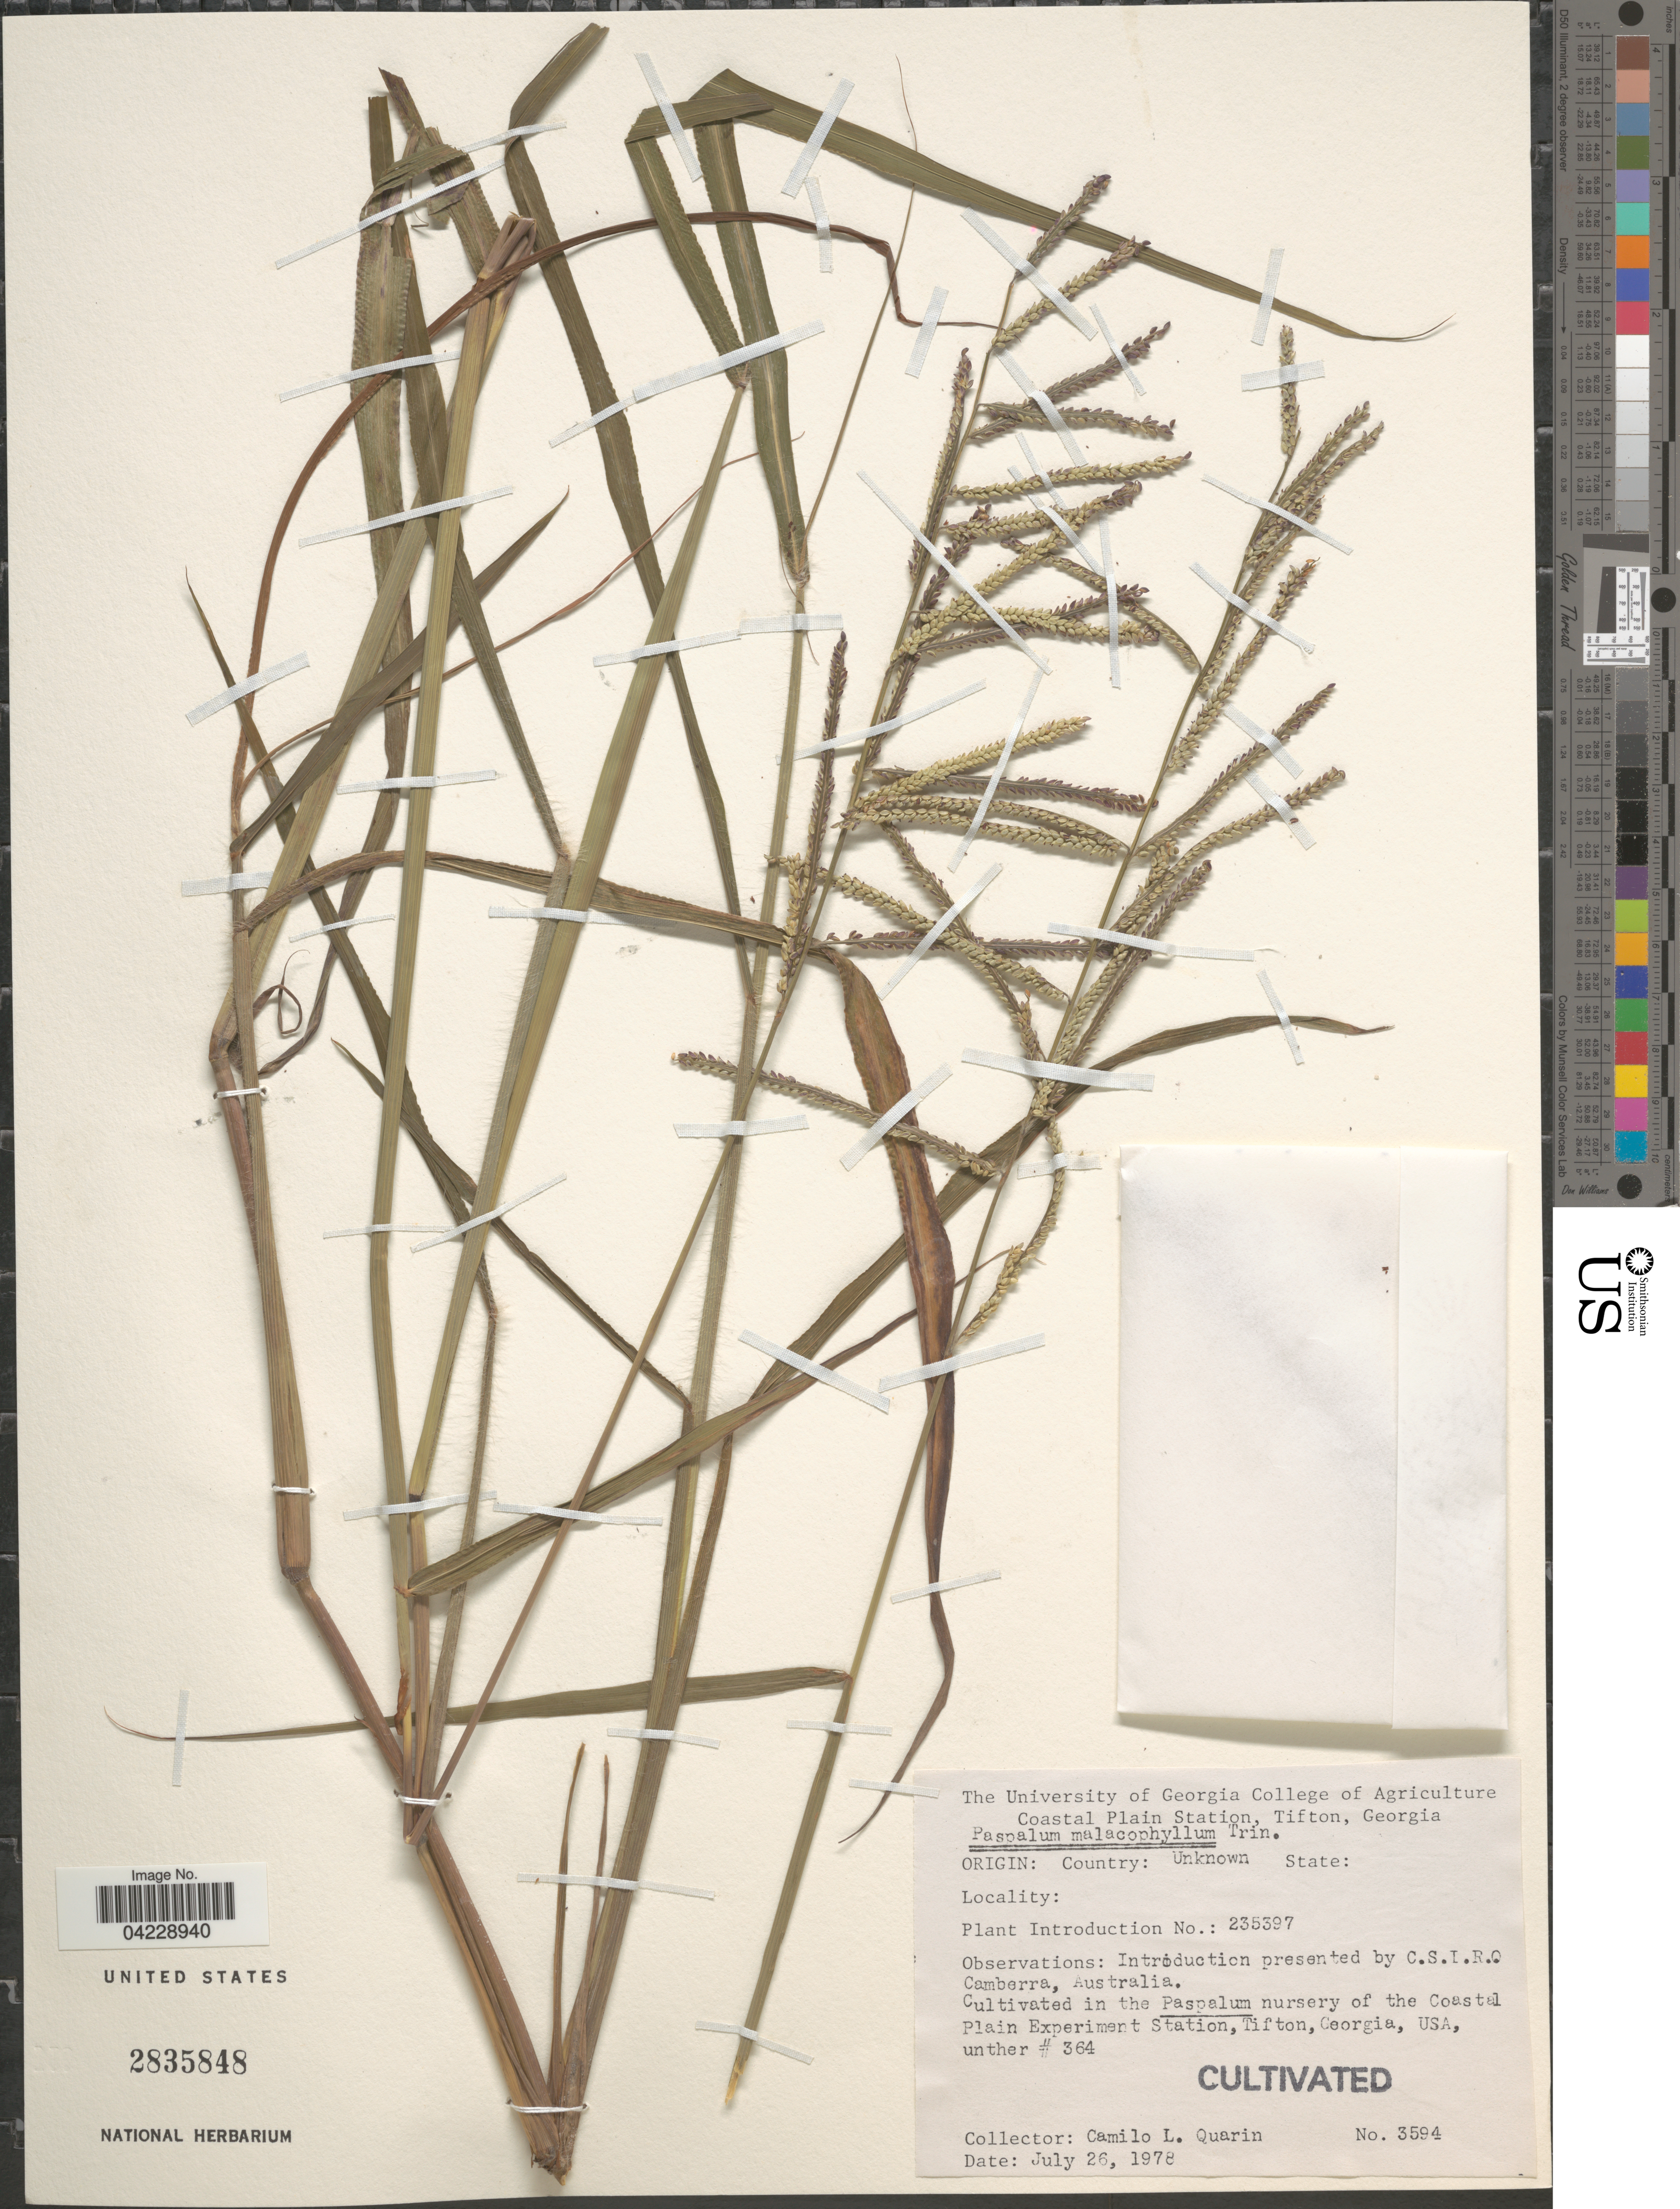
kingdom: Plantae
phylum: Tracheophyta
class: Liliopsida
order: Poales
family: Poaceae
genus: Paspalum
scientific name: Paspalum malacophyllum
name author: Trin.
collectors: C. Quarin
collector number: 3594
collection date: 1978-07-26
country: United States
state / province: Georgia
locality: In the Paspalum nursery of the Coastal Plain Experiment Station, Tifton, unther # 364.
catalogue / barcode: US 2835848